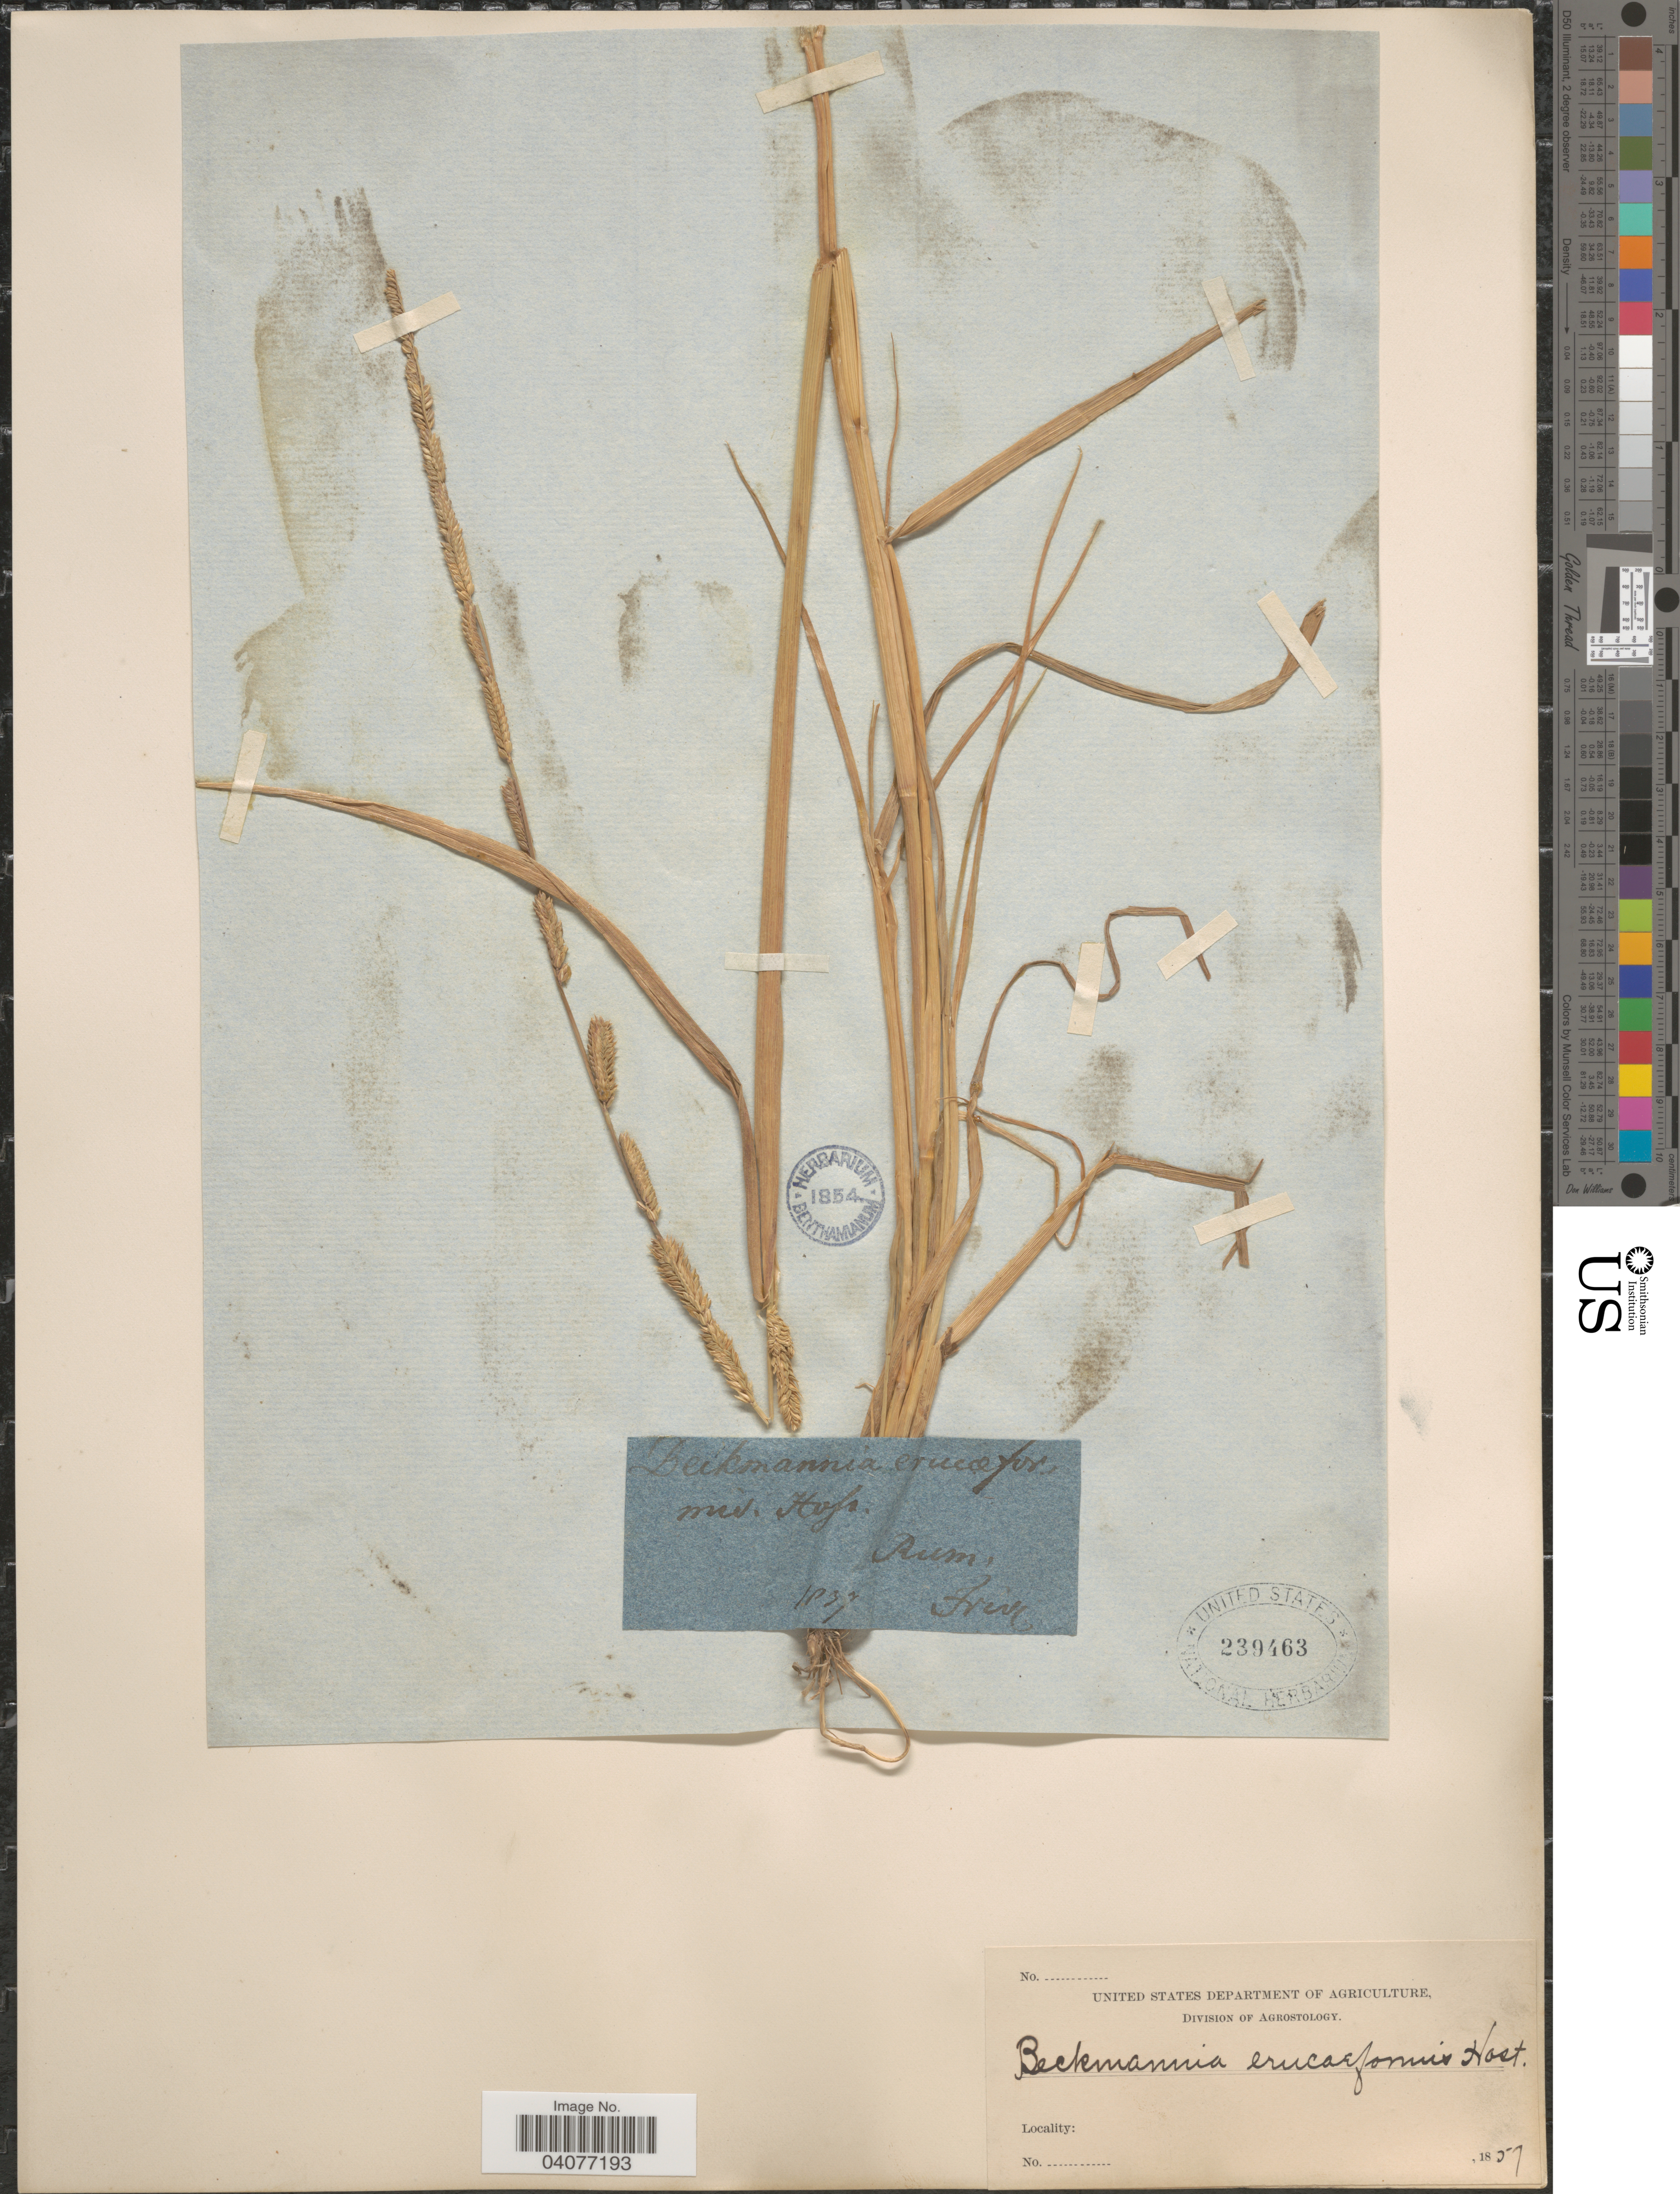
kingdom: Plantae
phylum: Tracheophyta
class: Liliopsida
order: Poales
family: Poaceae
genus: Beckmannia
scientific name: Beckmannia eruciformis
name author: (L.) Host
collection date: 1837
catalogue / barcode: US 239463